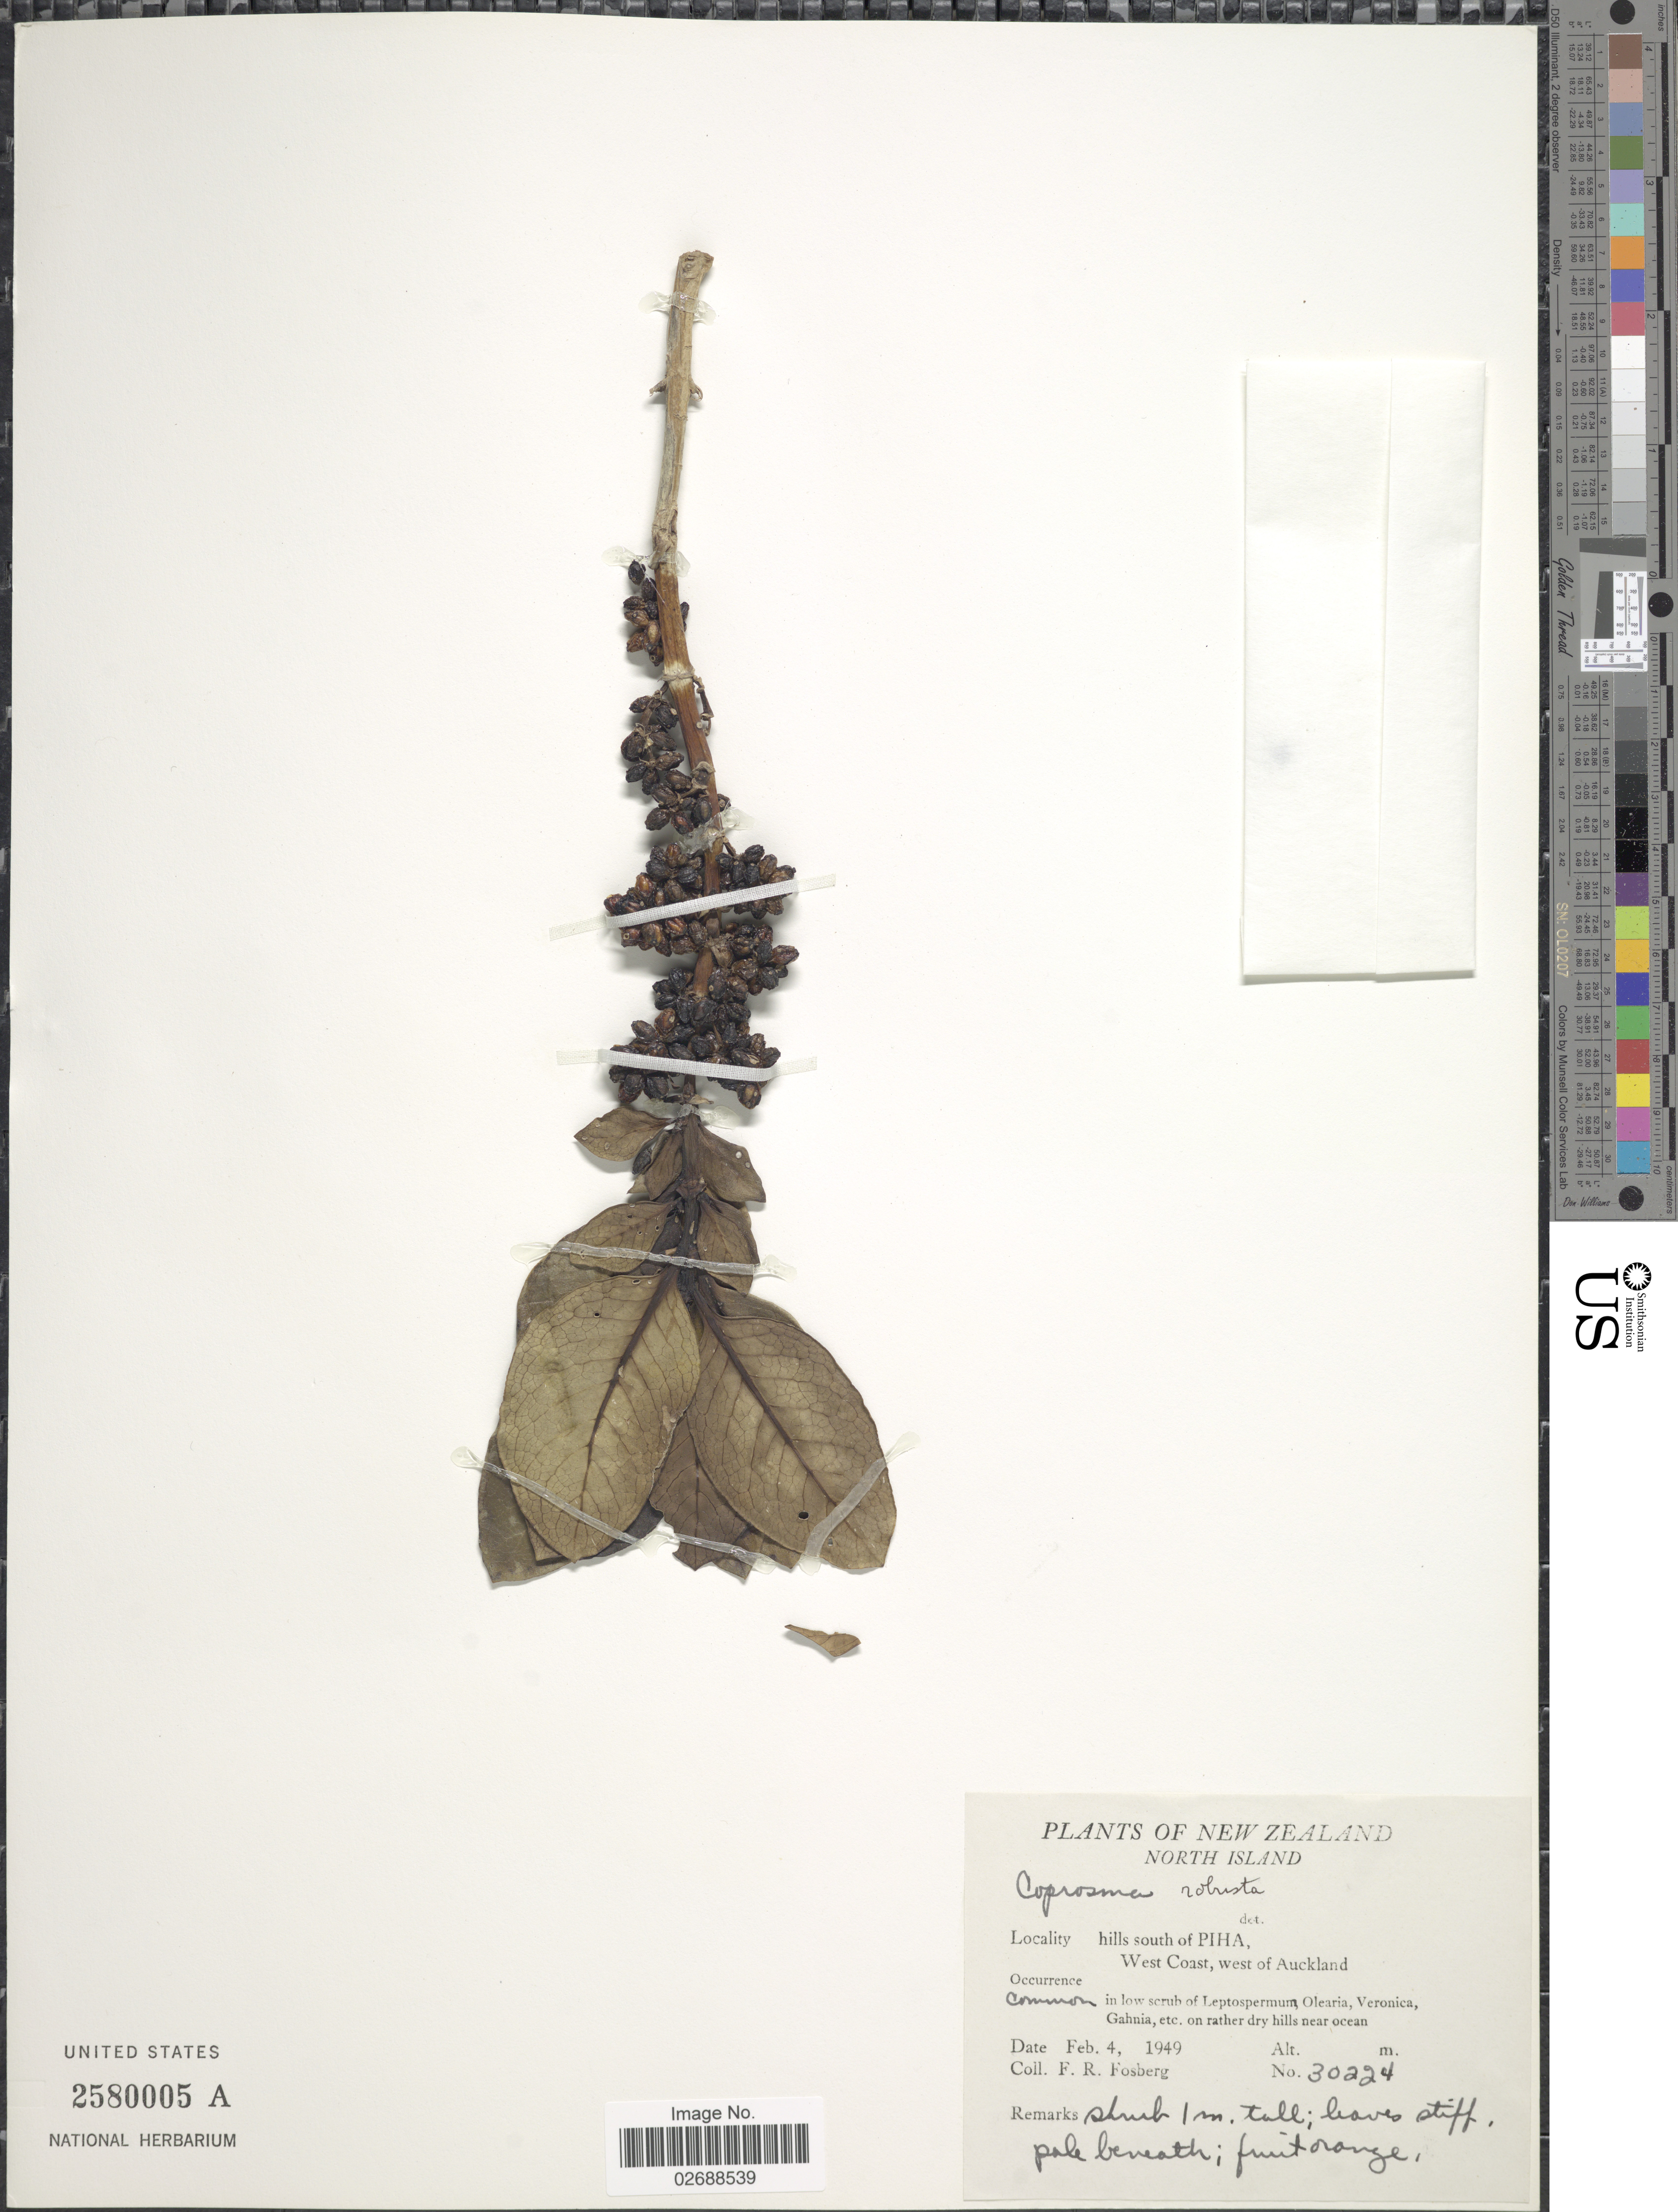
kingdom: Plantae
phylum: Tracheophyta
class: Magnoliopsida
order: Gentianales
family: Rubiaceae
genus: Coprosma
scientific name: Coprosma robusta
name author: Raoul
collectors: F. R. Fosberg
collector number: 30224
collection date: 1949-02-04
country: New Zealand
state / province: Auckland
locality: North Island, hills south of Piha, West Coast, west of Auckland, on rather dry hills near ocean.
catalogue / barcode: US 2580005A